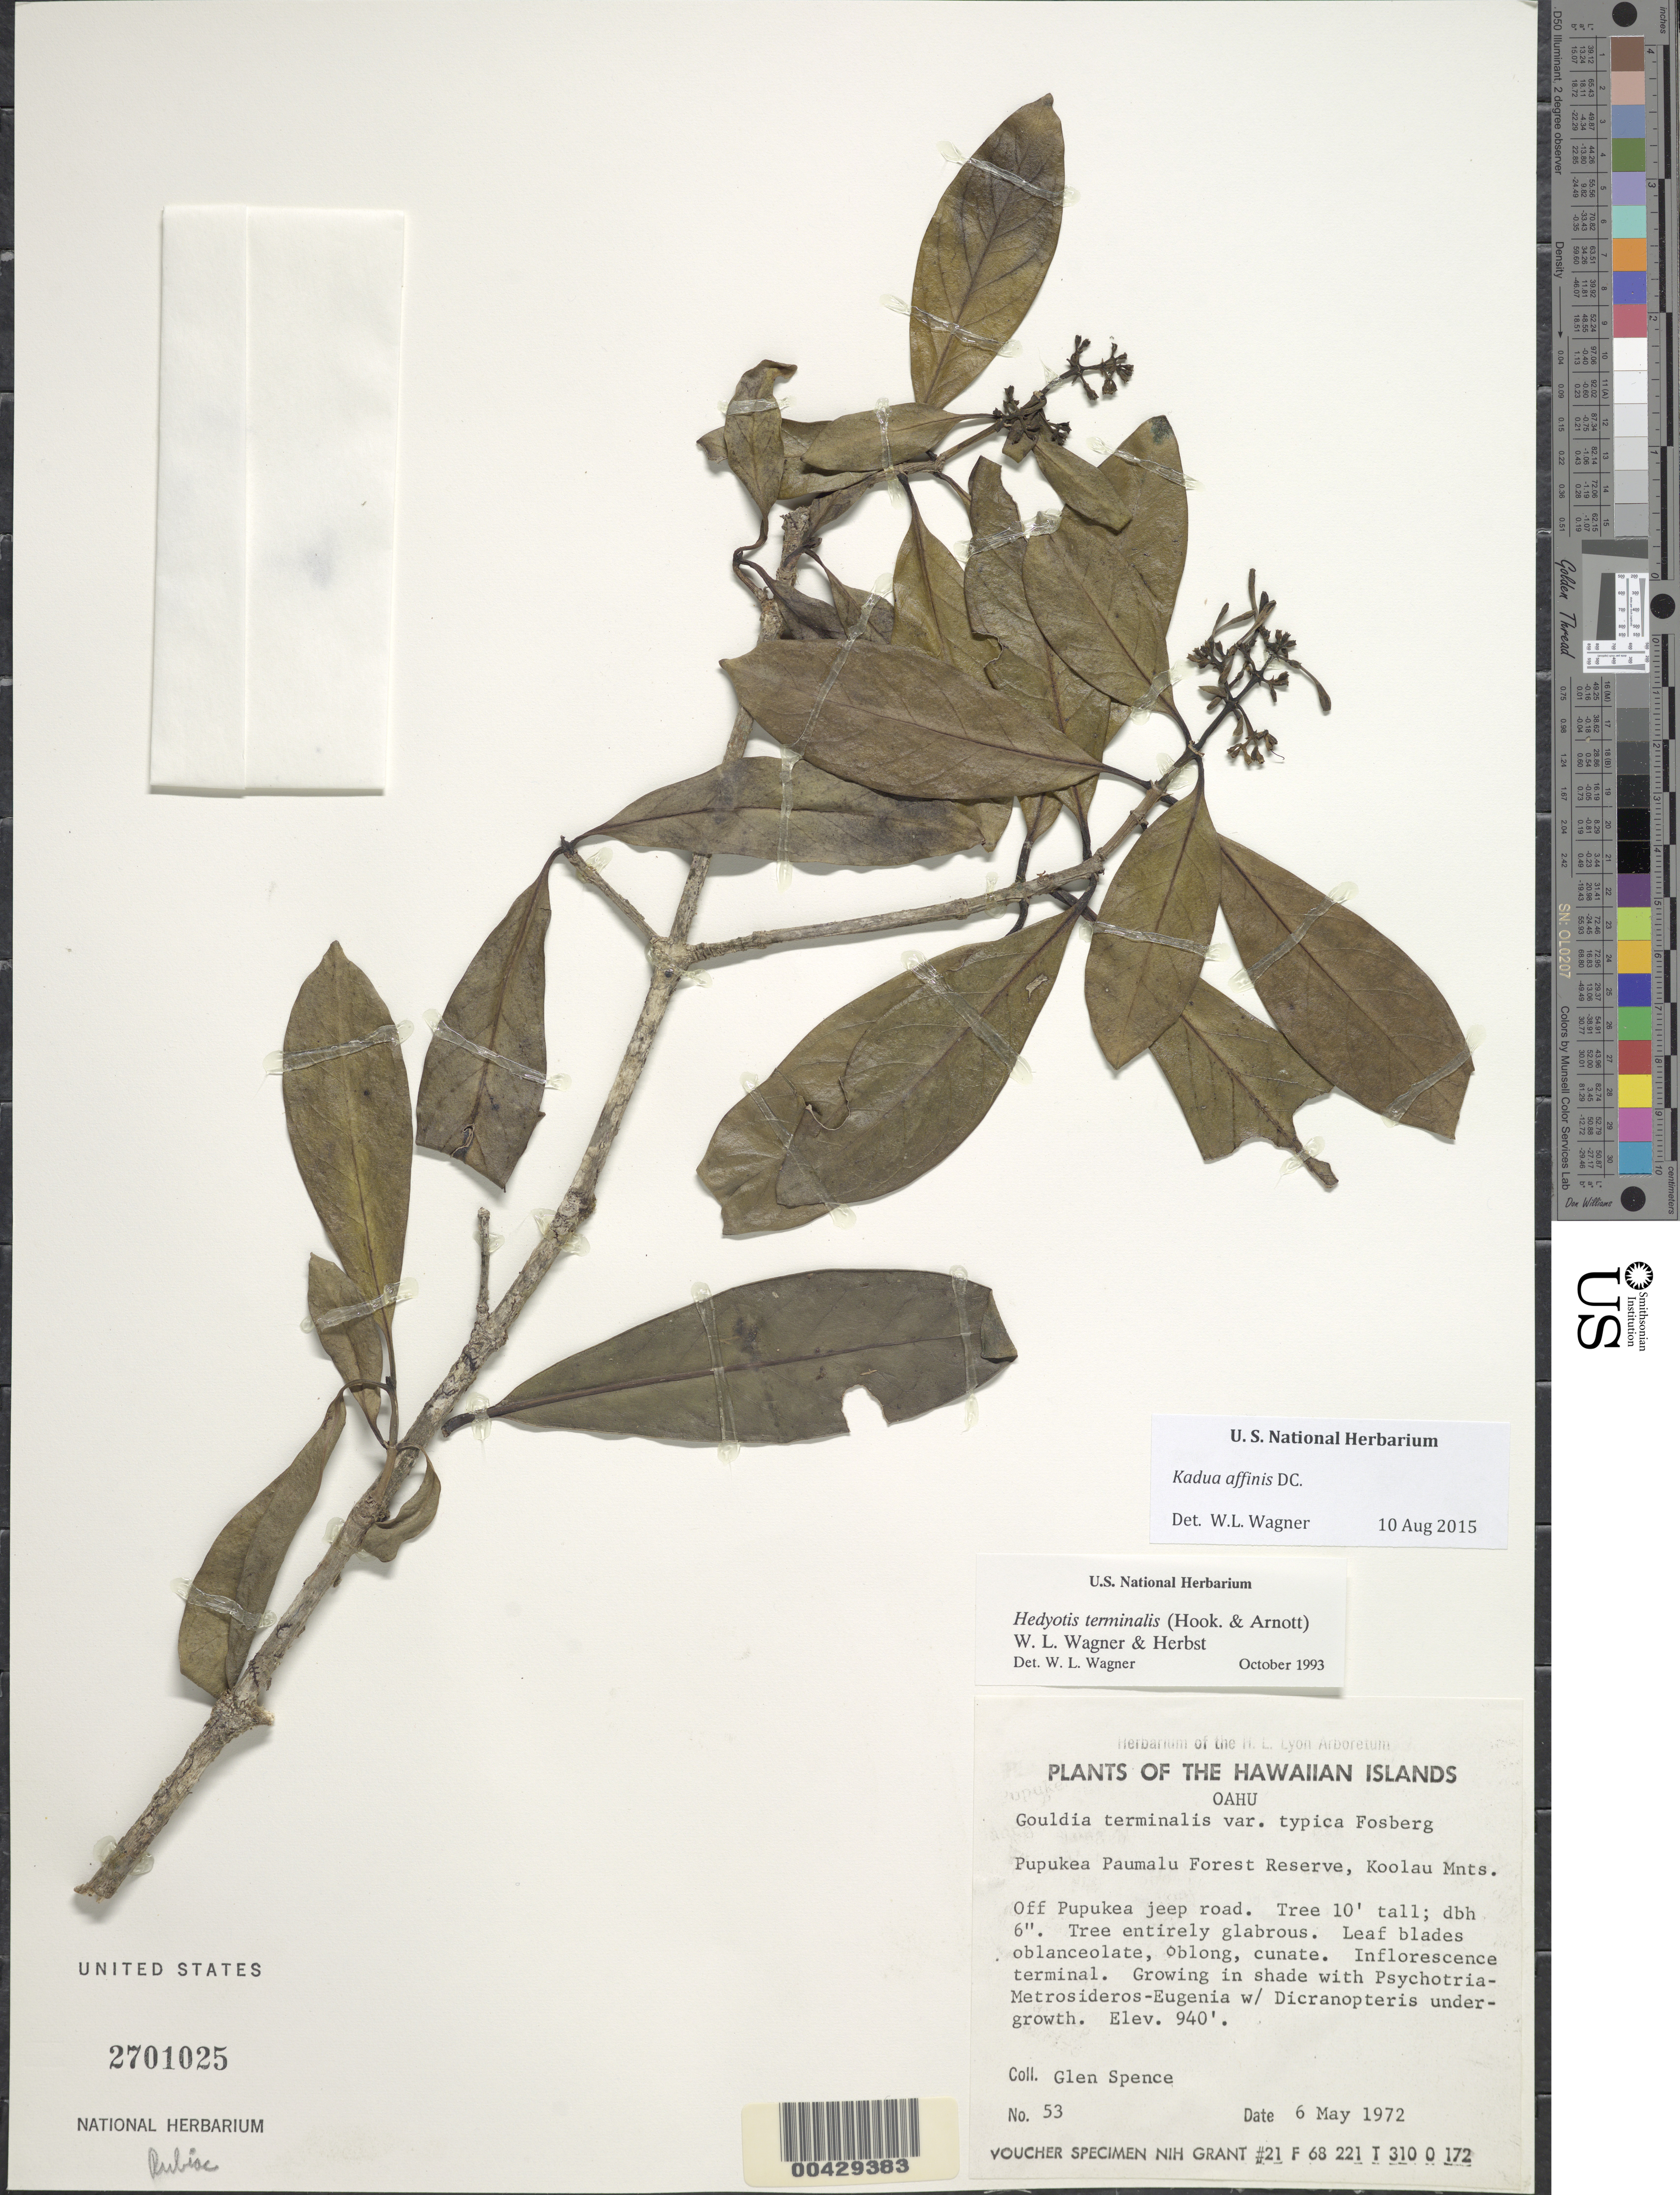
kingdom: Plantae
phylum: Tracheophyta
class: Magnoliopsida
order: Gentianales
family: Rubiaceae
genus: Kadua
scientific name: Kadua affinis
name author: DC.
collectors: G. Spence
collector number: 53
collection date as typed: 6 May 1972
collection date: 1972-05-06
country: United States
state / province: Hawaii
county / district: Honolulu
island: Oahu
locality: Pupukea Paumalu Forest Reserve, Koolau Mts.; off Pupukea jeep road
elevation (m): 287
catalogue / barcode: US 2701025